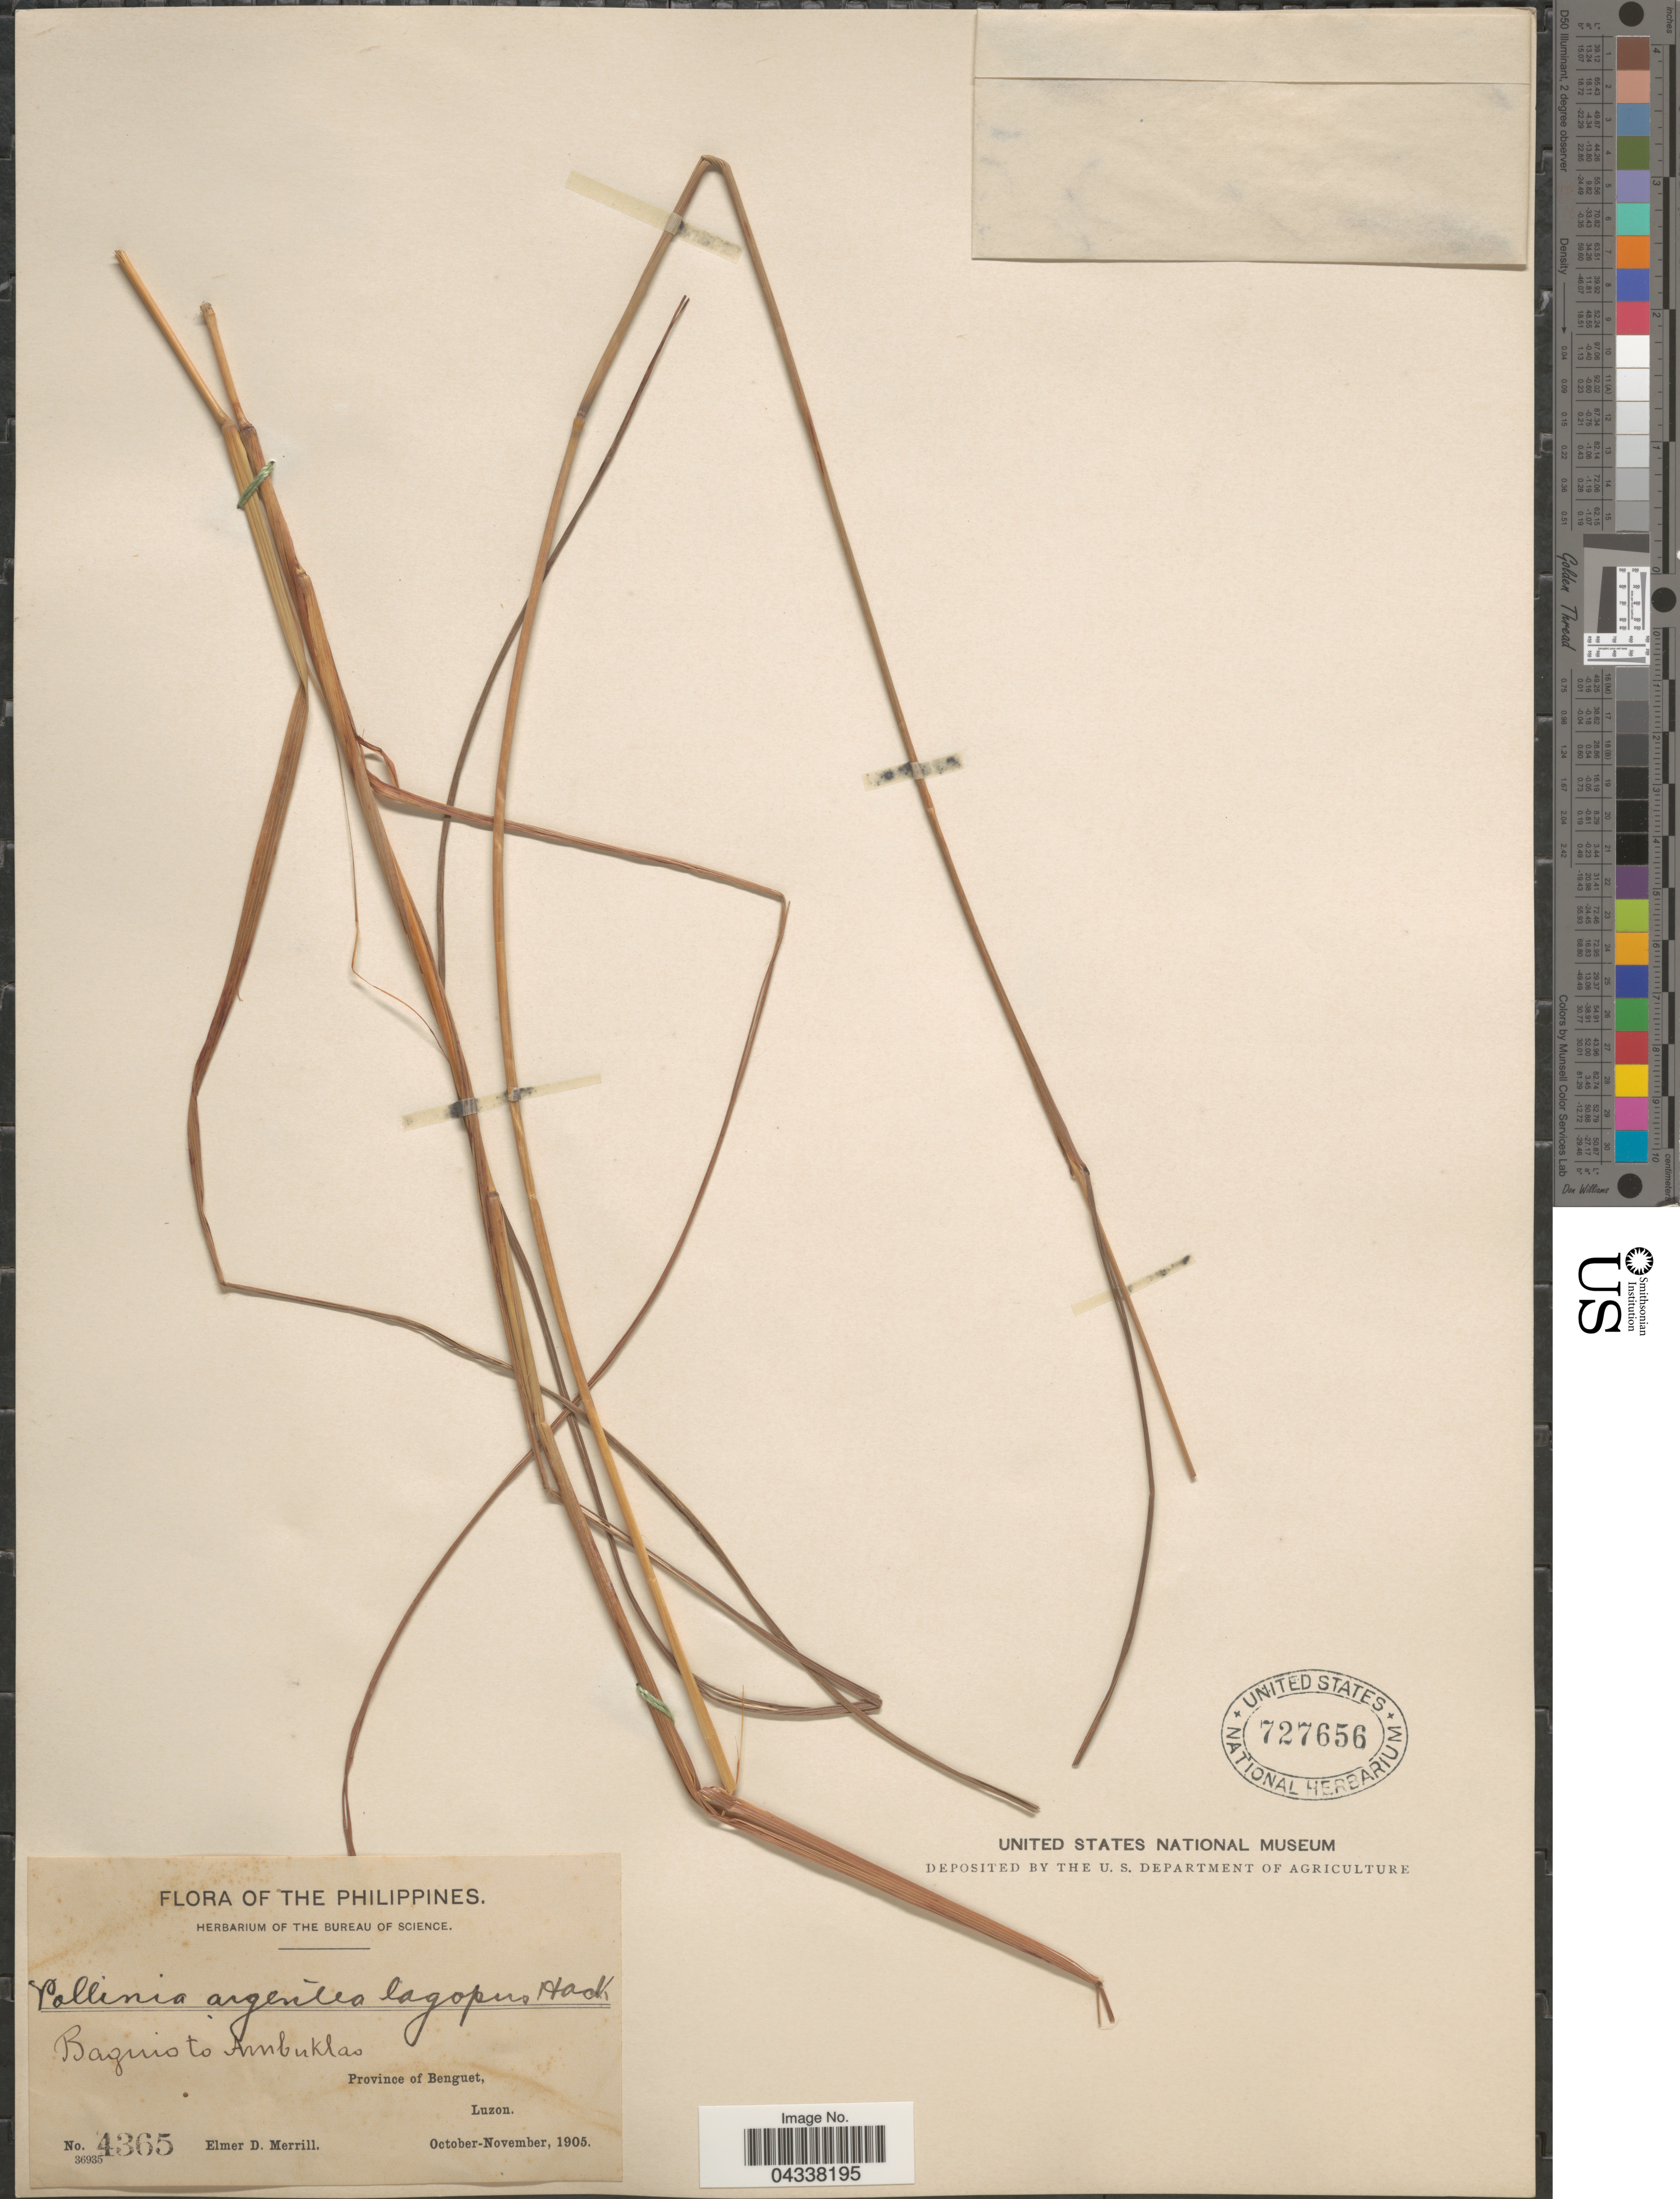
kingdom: Plantae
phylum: Tracheophyta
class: Liliopsida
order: Poales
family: Poaceae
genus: Pseudopogonatherum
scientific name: Pseudopogonatherum speciosum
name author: (Debeaux) Ohwi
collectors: E. D. Merrill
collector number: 4365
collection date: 1905-10/1905-11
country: Philippines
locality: Baguio to Ambuklao. Province of Benguet, Luzon.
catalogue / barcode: US 727656